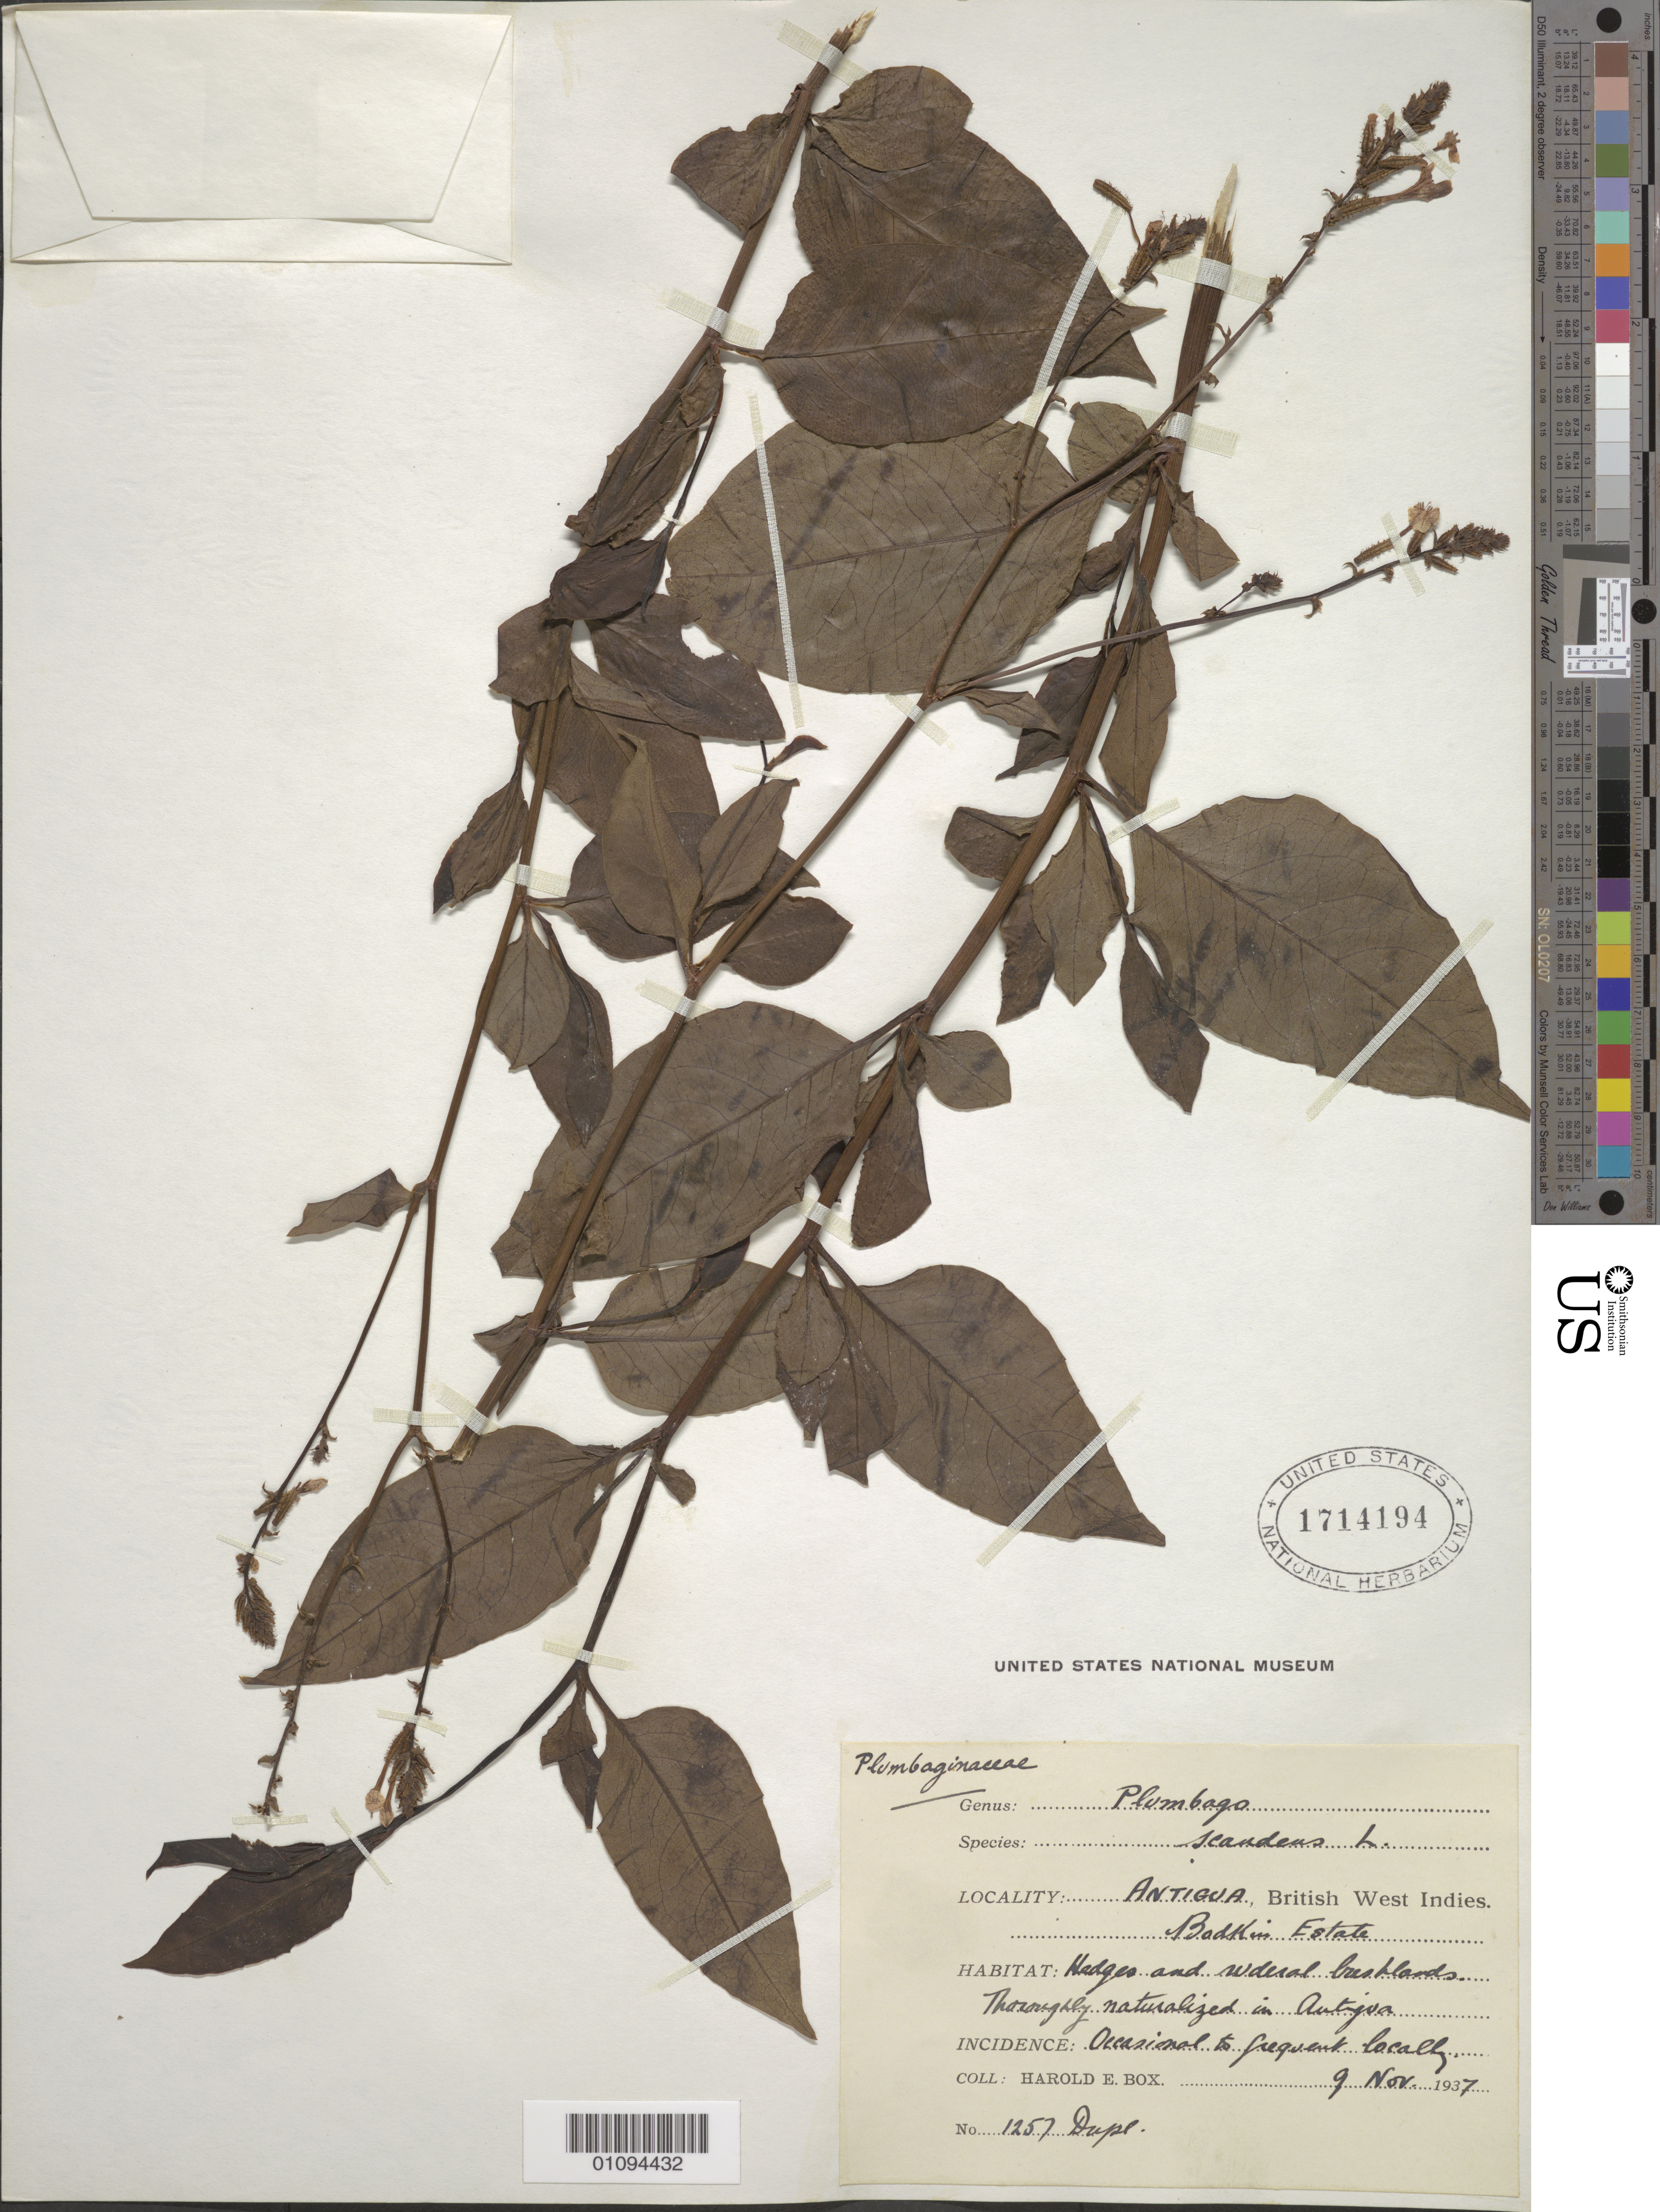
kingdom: Plantae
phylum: Tracheophyta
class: Magnoliopsida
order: Caryophyllales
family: Plumbaginaceae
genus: Plumbago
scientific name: Plumbago scandens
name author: L.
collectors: H. E. Box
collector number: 1257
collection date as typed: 09 Nov 1937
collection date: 1937-11-09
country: Antigua and Barbuda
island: Leeward Is.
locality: Badkin Estate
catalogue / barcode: US 1714194